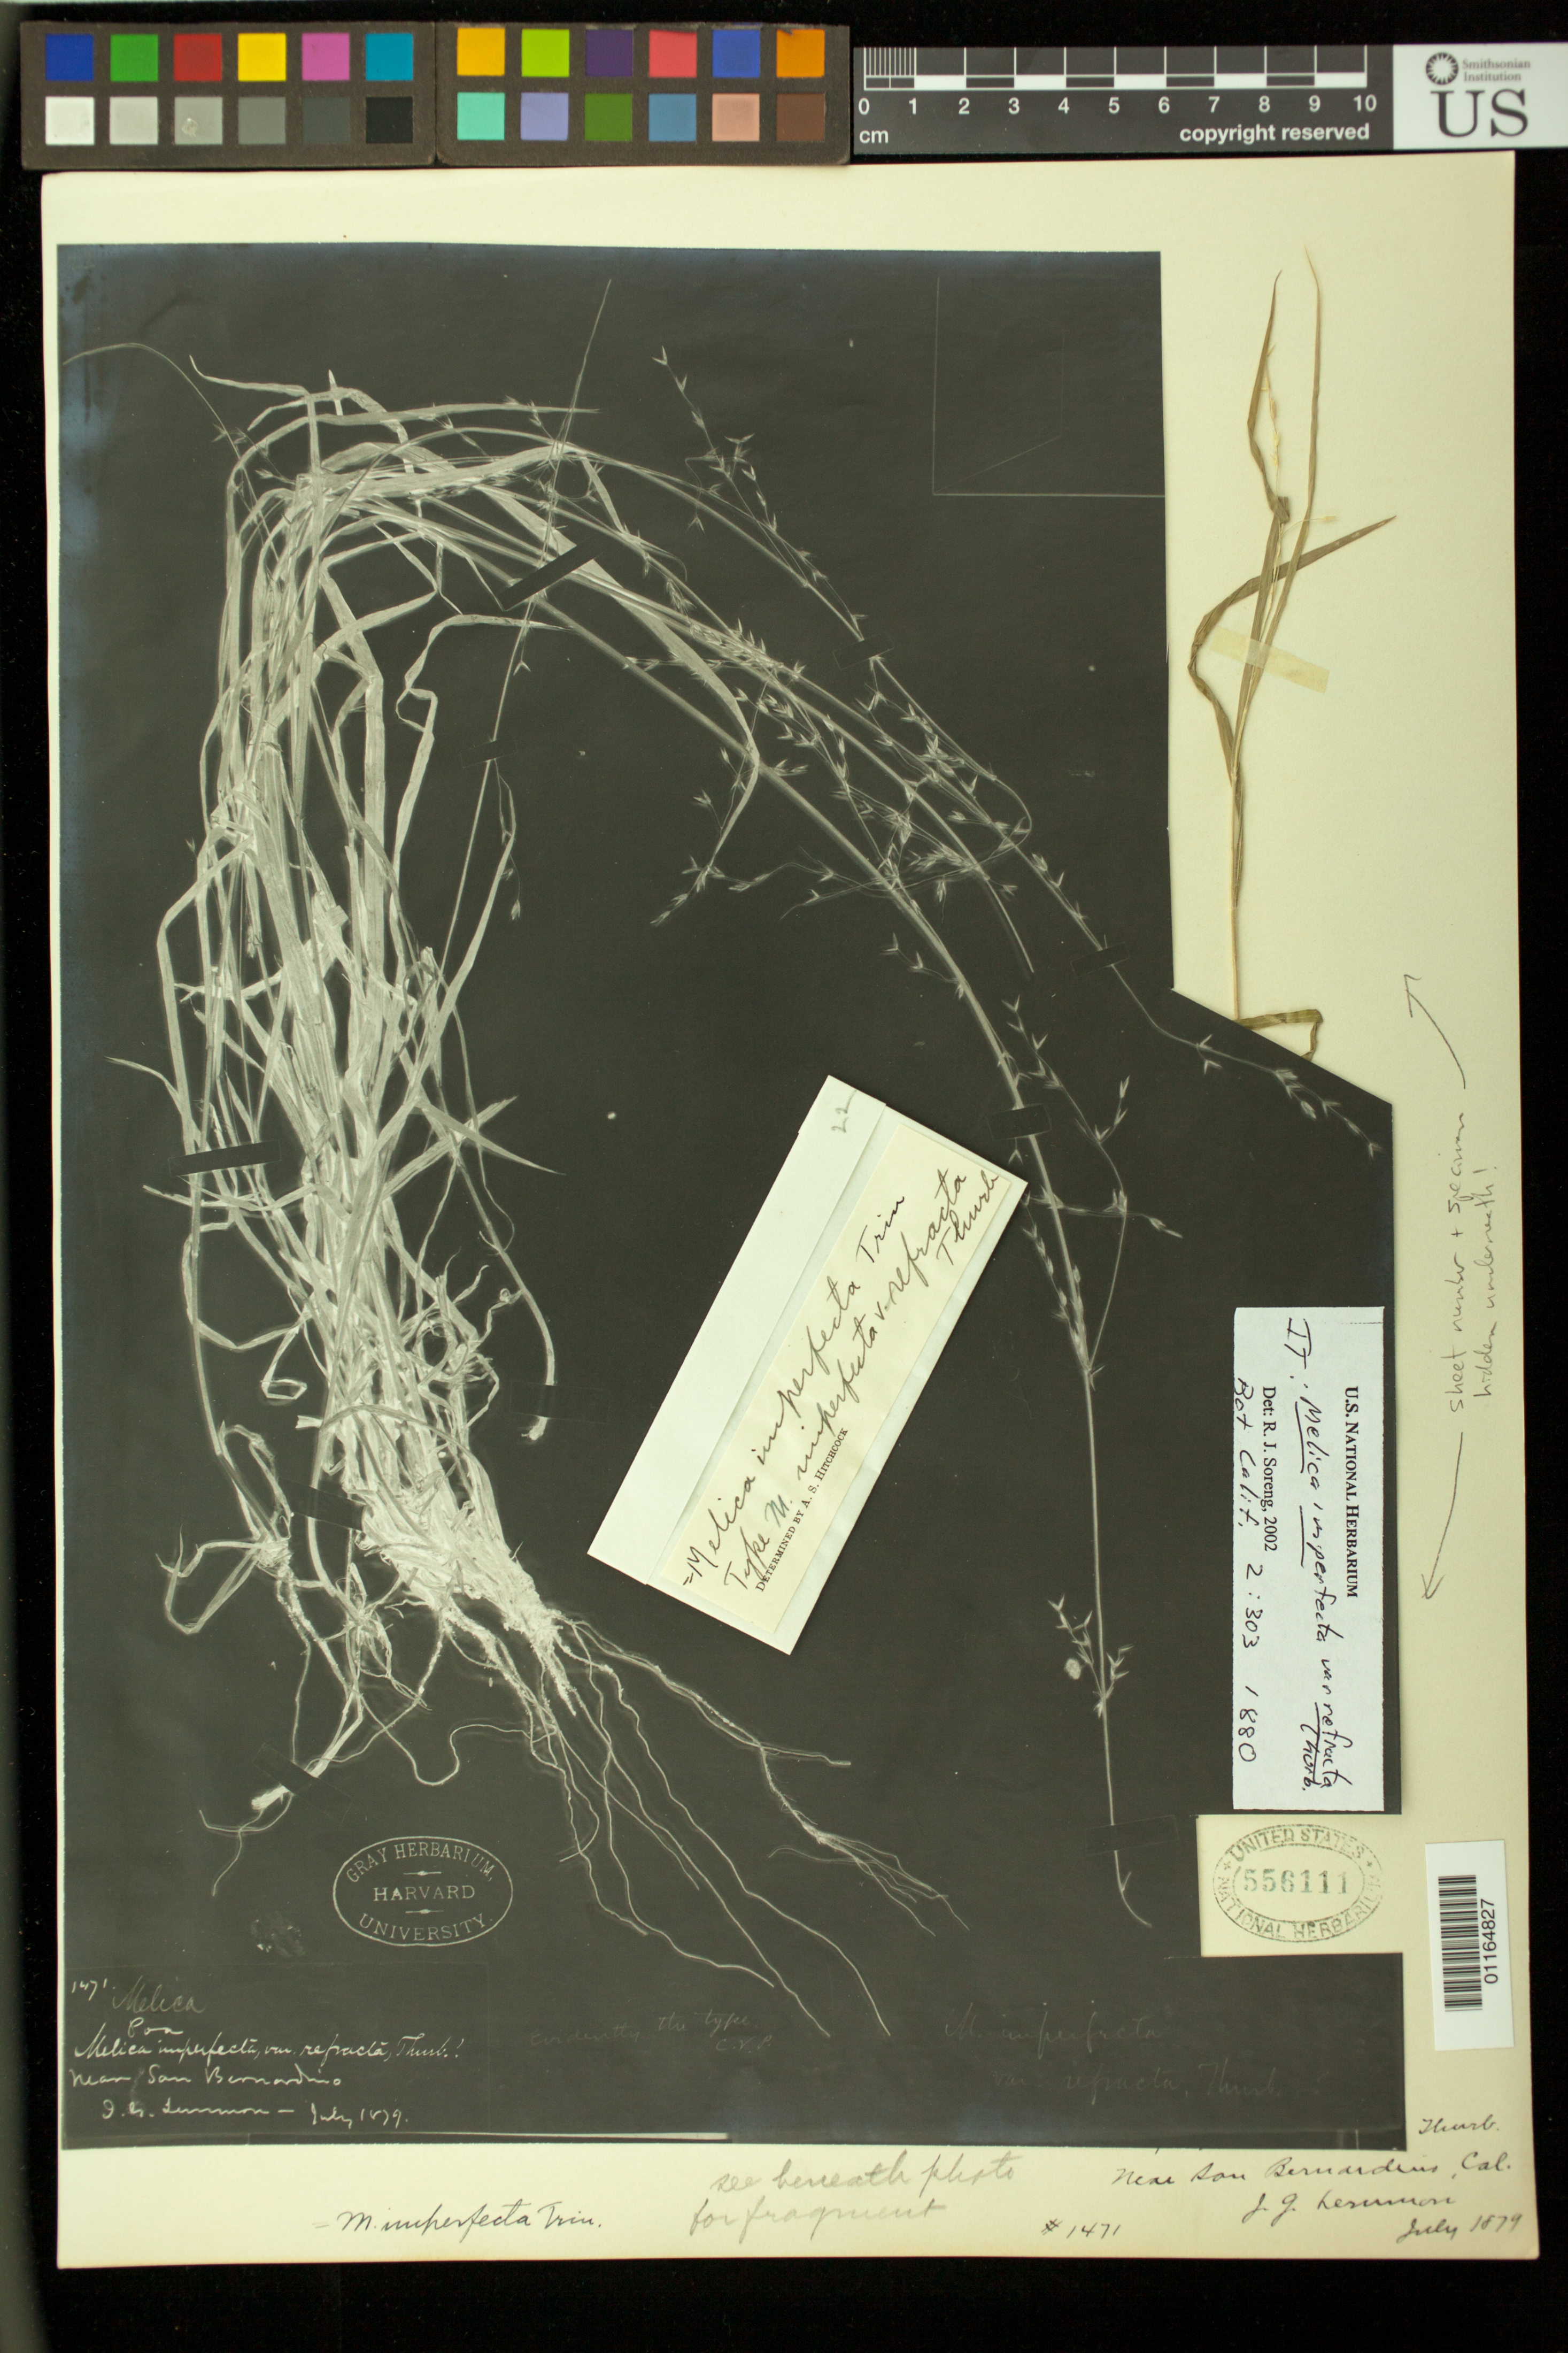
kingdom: Plantae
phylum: Tracheophyta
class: Liliopsida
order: Poales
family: Poaceae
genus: Melica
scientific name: Melica imperfecta var. refracta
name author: Thurb.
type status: Type Collection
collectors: J. G. Lemmon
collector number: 1471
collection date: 1879-07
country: United States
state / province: California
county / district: San Bernardino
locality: San Bernadino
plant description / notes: Photostat and fragmentary material of type specimen ex herb. Gray (GH/HUH); note that this covers/obscures specimen on sheet underneath (and sheet number stamp).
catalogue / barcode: US 556111